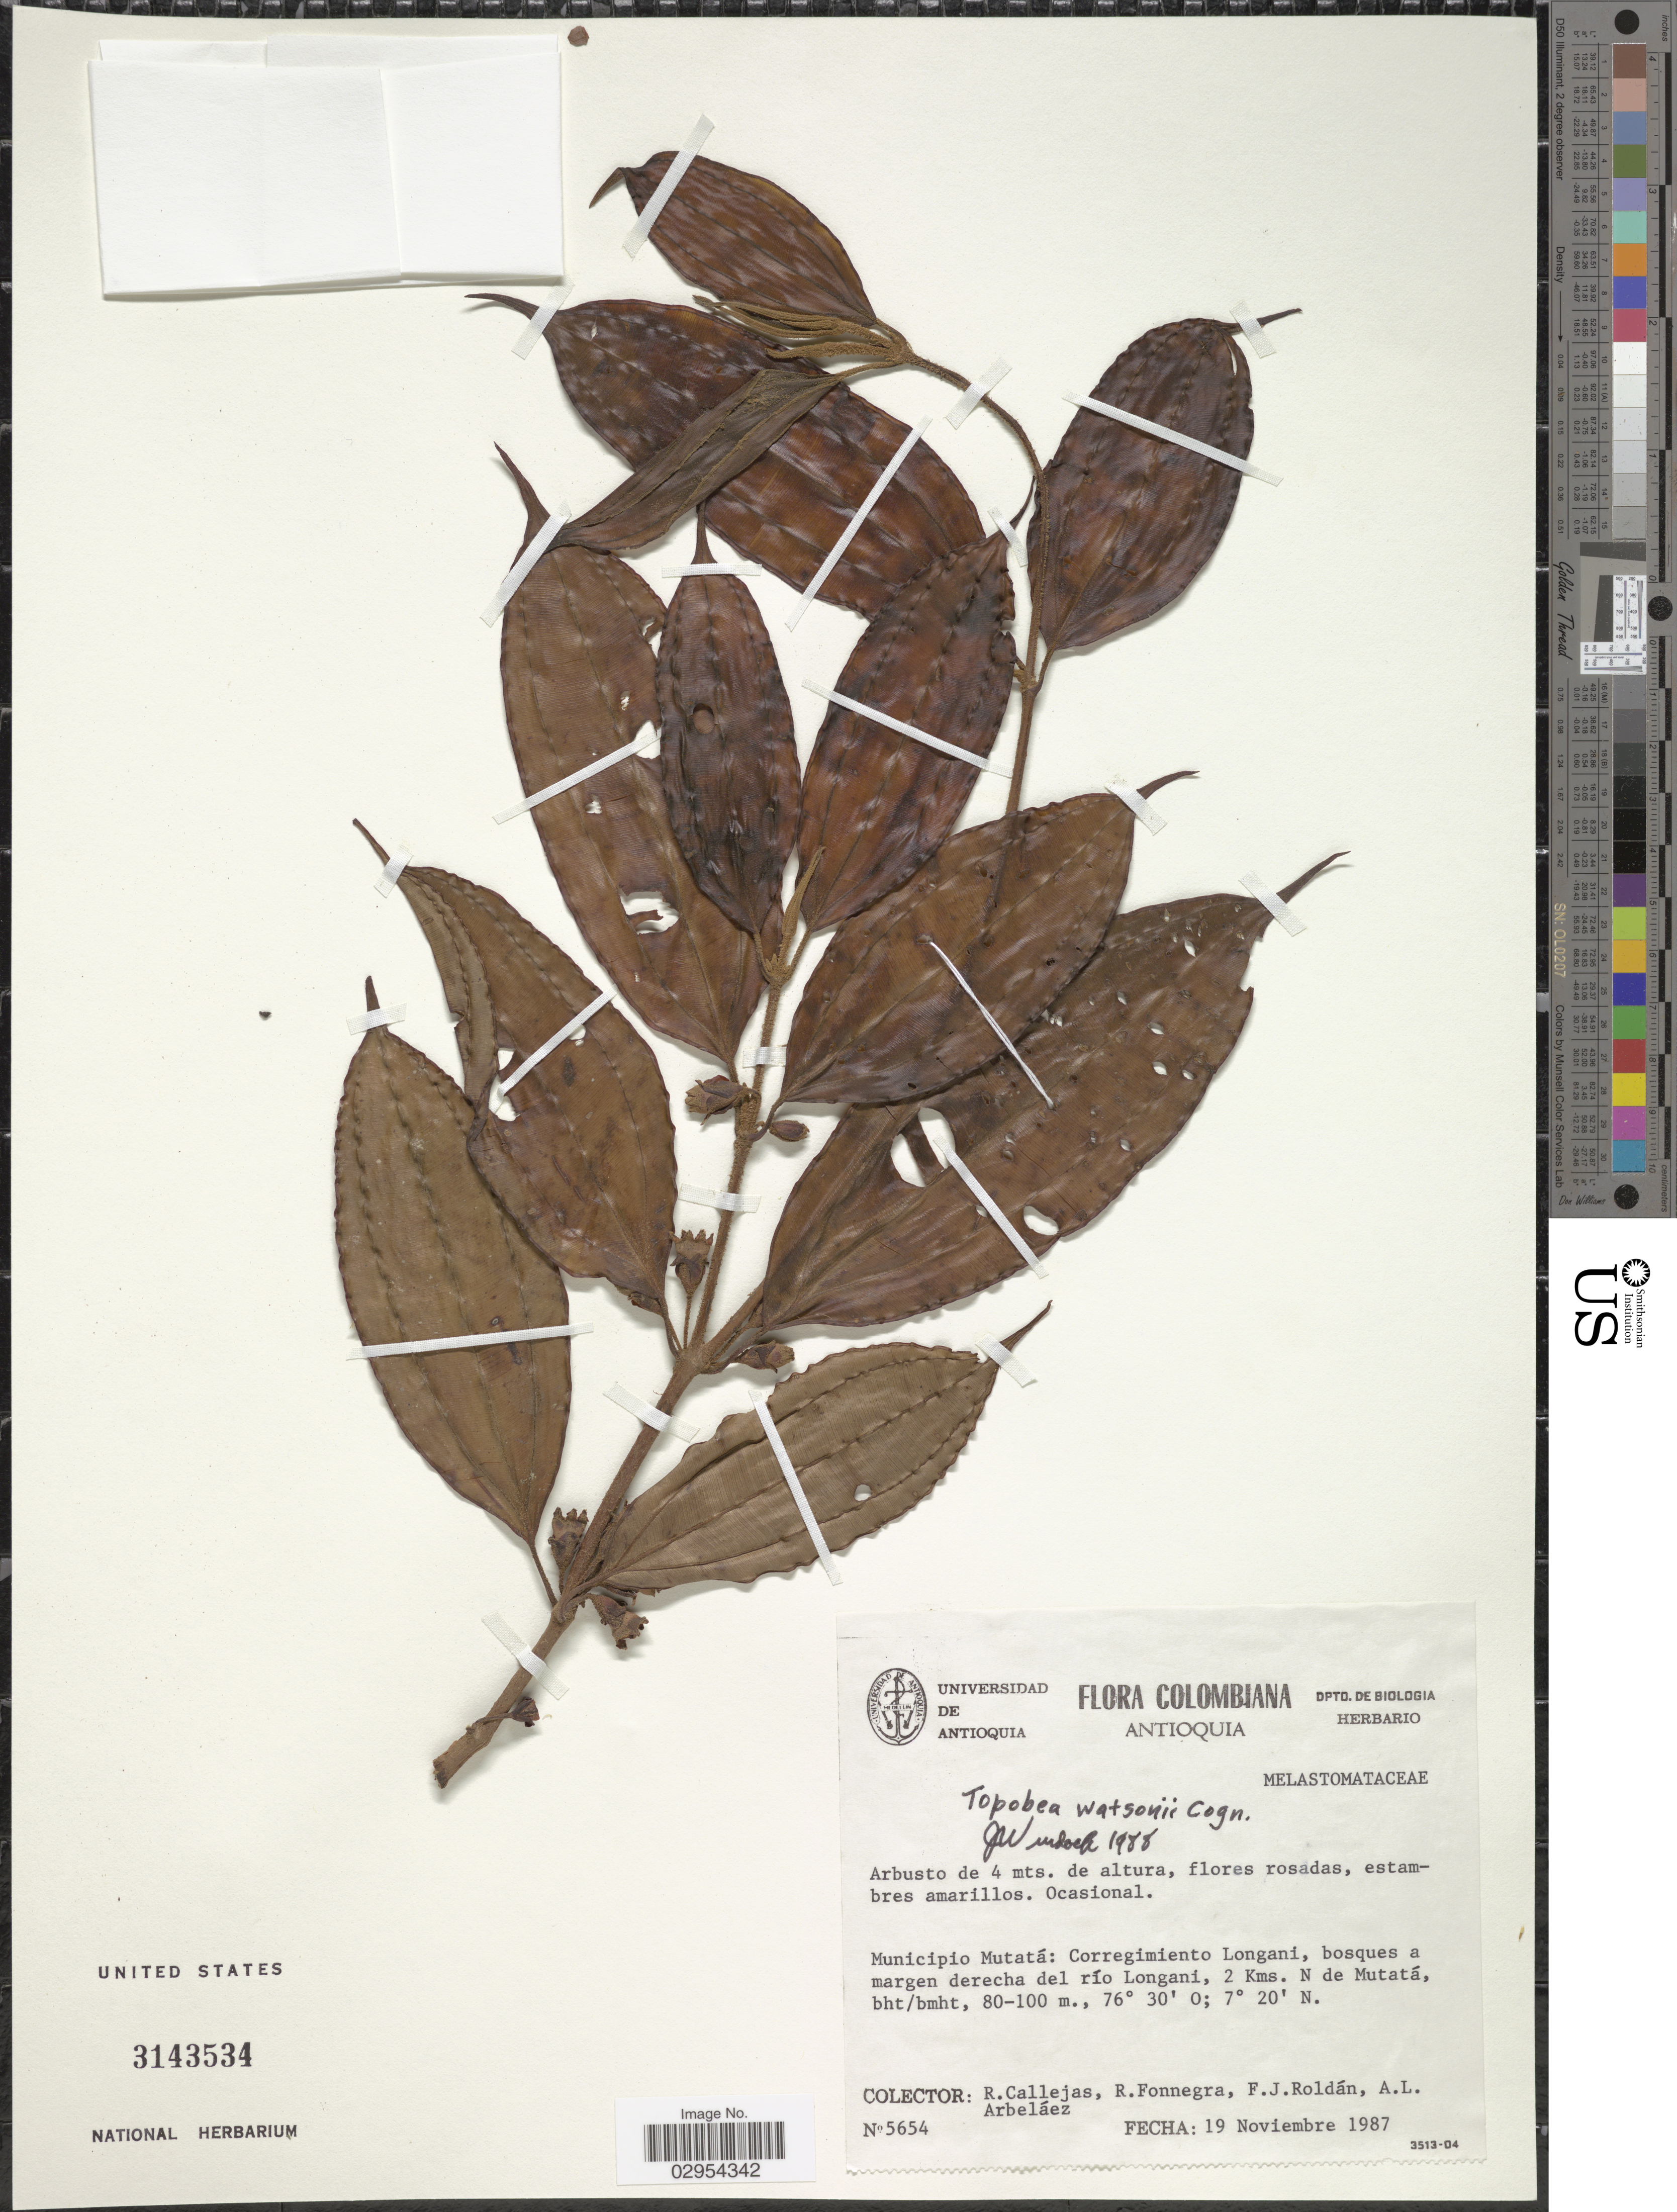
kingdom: Plantae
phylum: Tracheophyta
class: Magnoliopsida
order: Myrtales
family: Melastomataceae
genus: Topobea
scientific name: Topobea watsonii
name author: Cogn.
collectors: R. Callejas, R. Fonnegra, F. J. Roldán & A. Arbeláez Alvarez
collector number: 5654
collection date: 1987-11-19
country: Colombia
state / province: Antioquia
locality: Municipio Mutatá: Corregimiento Longani, bosques a margen derecha del río Longani, 2 Kms. N de Mutatá.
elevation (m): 80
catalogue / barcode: US 3143534